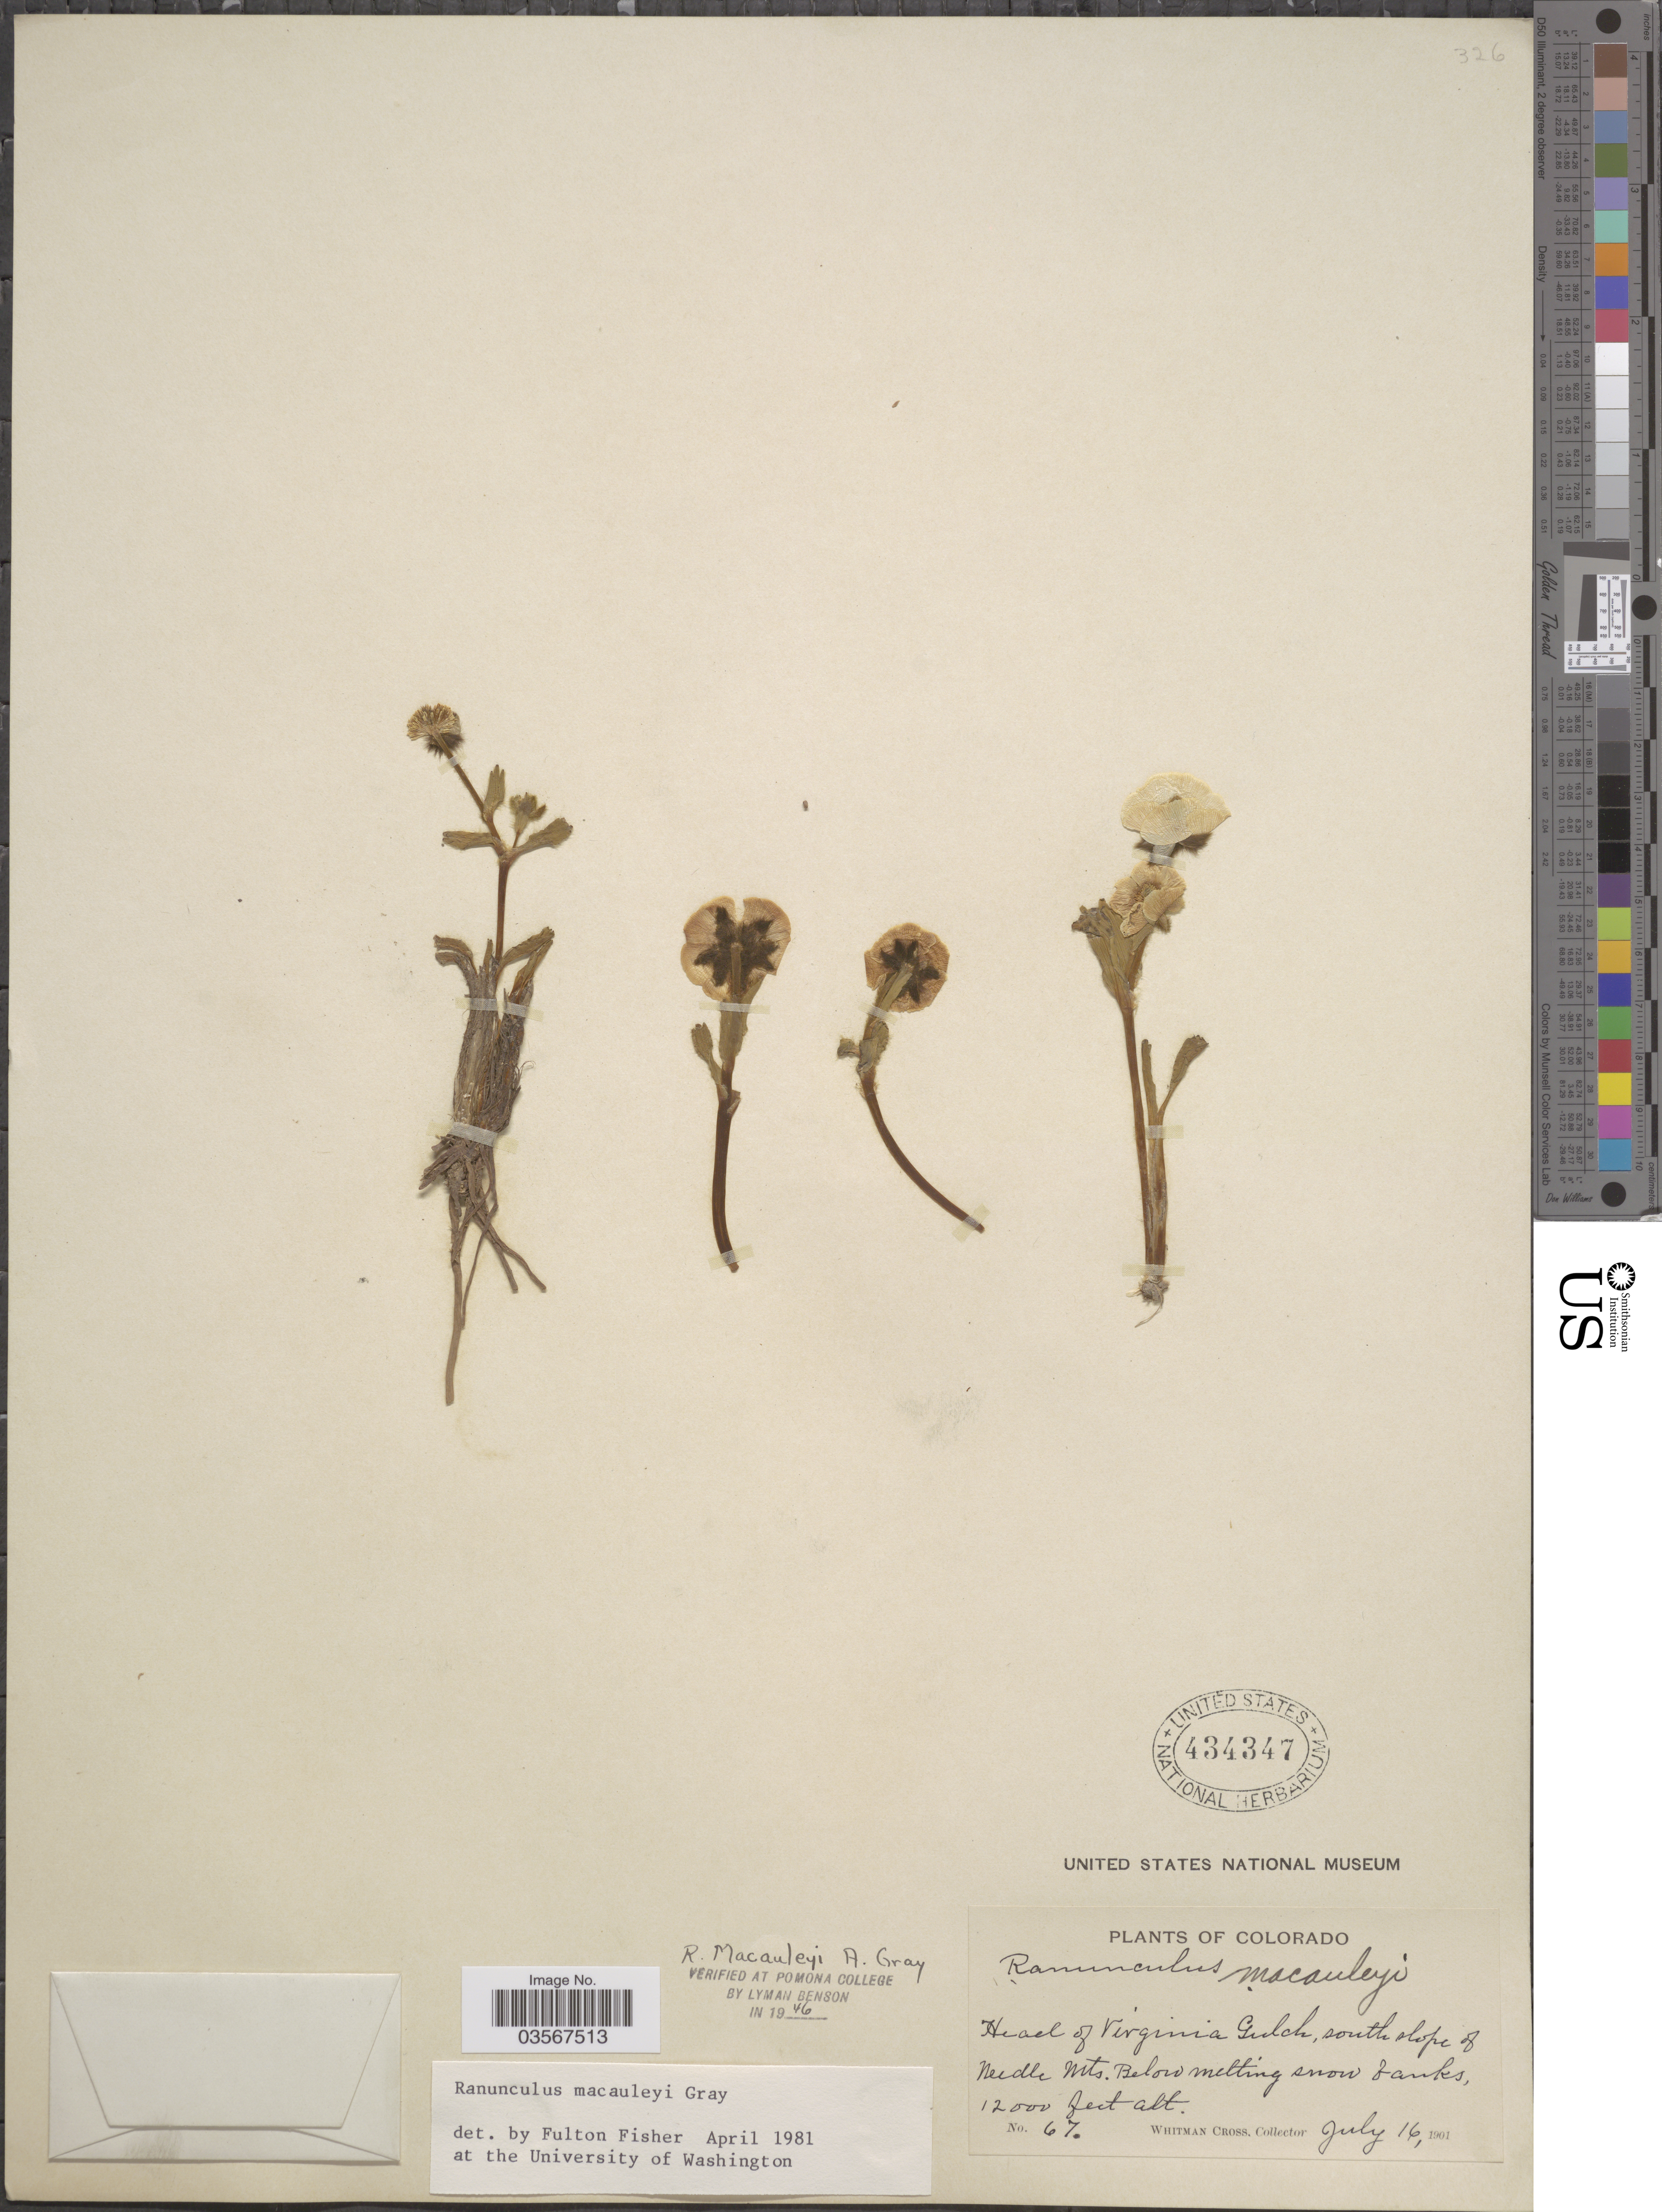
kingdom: Plantae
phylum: Tracheophyta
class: Magnoliopsida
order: Ranunculales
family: Ranunculaceae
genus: Ranunculus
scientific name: Ranunculus macauleyi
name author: A. Gray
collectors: W. Cross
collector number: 67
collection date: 1901-07-16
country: United States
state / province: Colorado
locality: Head of Virginia Gulch, south slope of Needle Mts. Below melting snow banks.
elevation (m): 3658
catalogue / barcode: US 434347